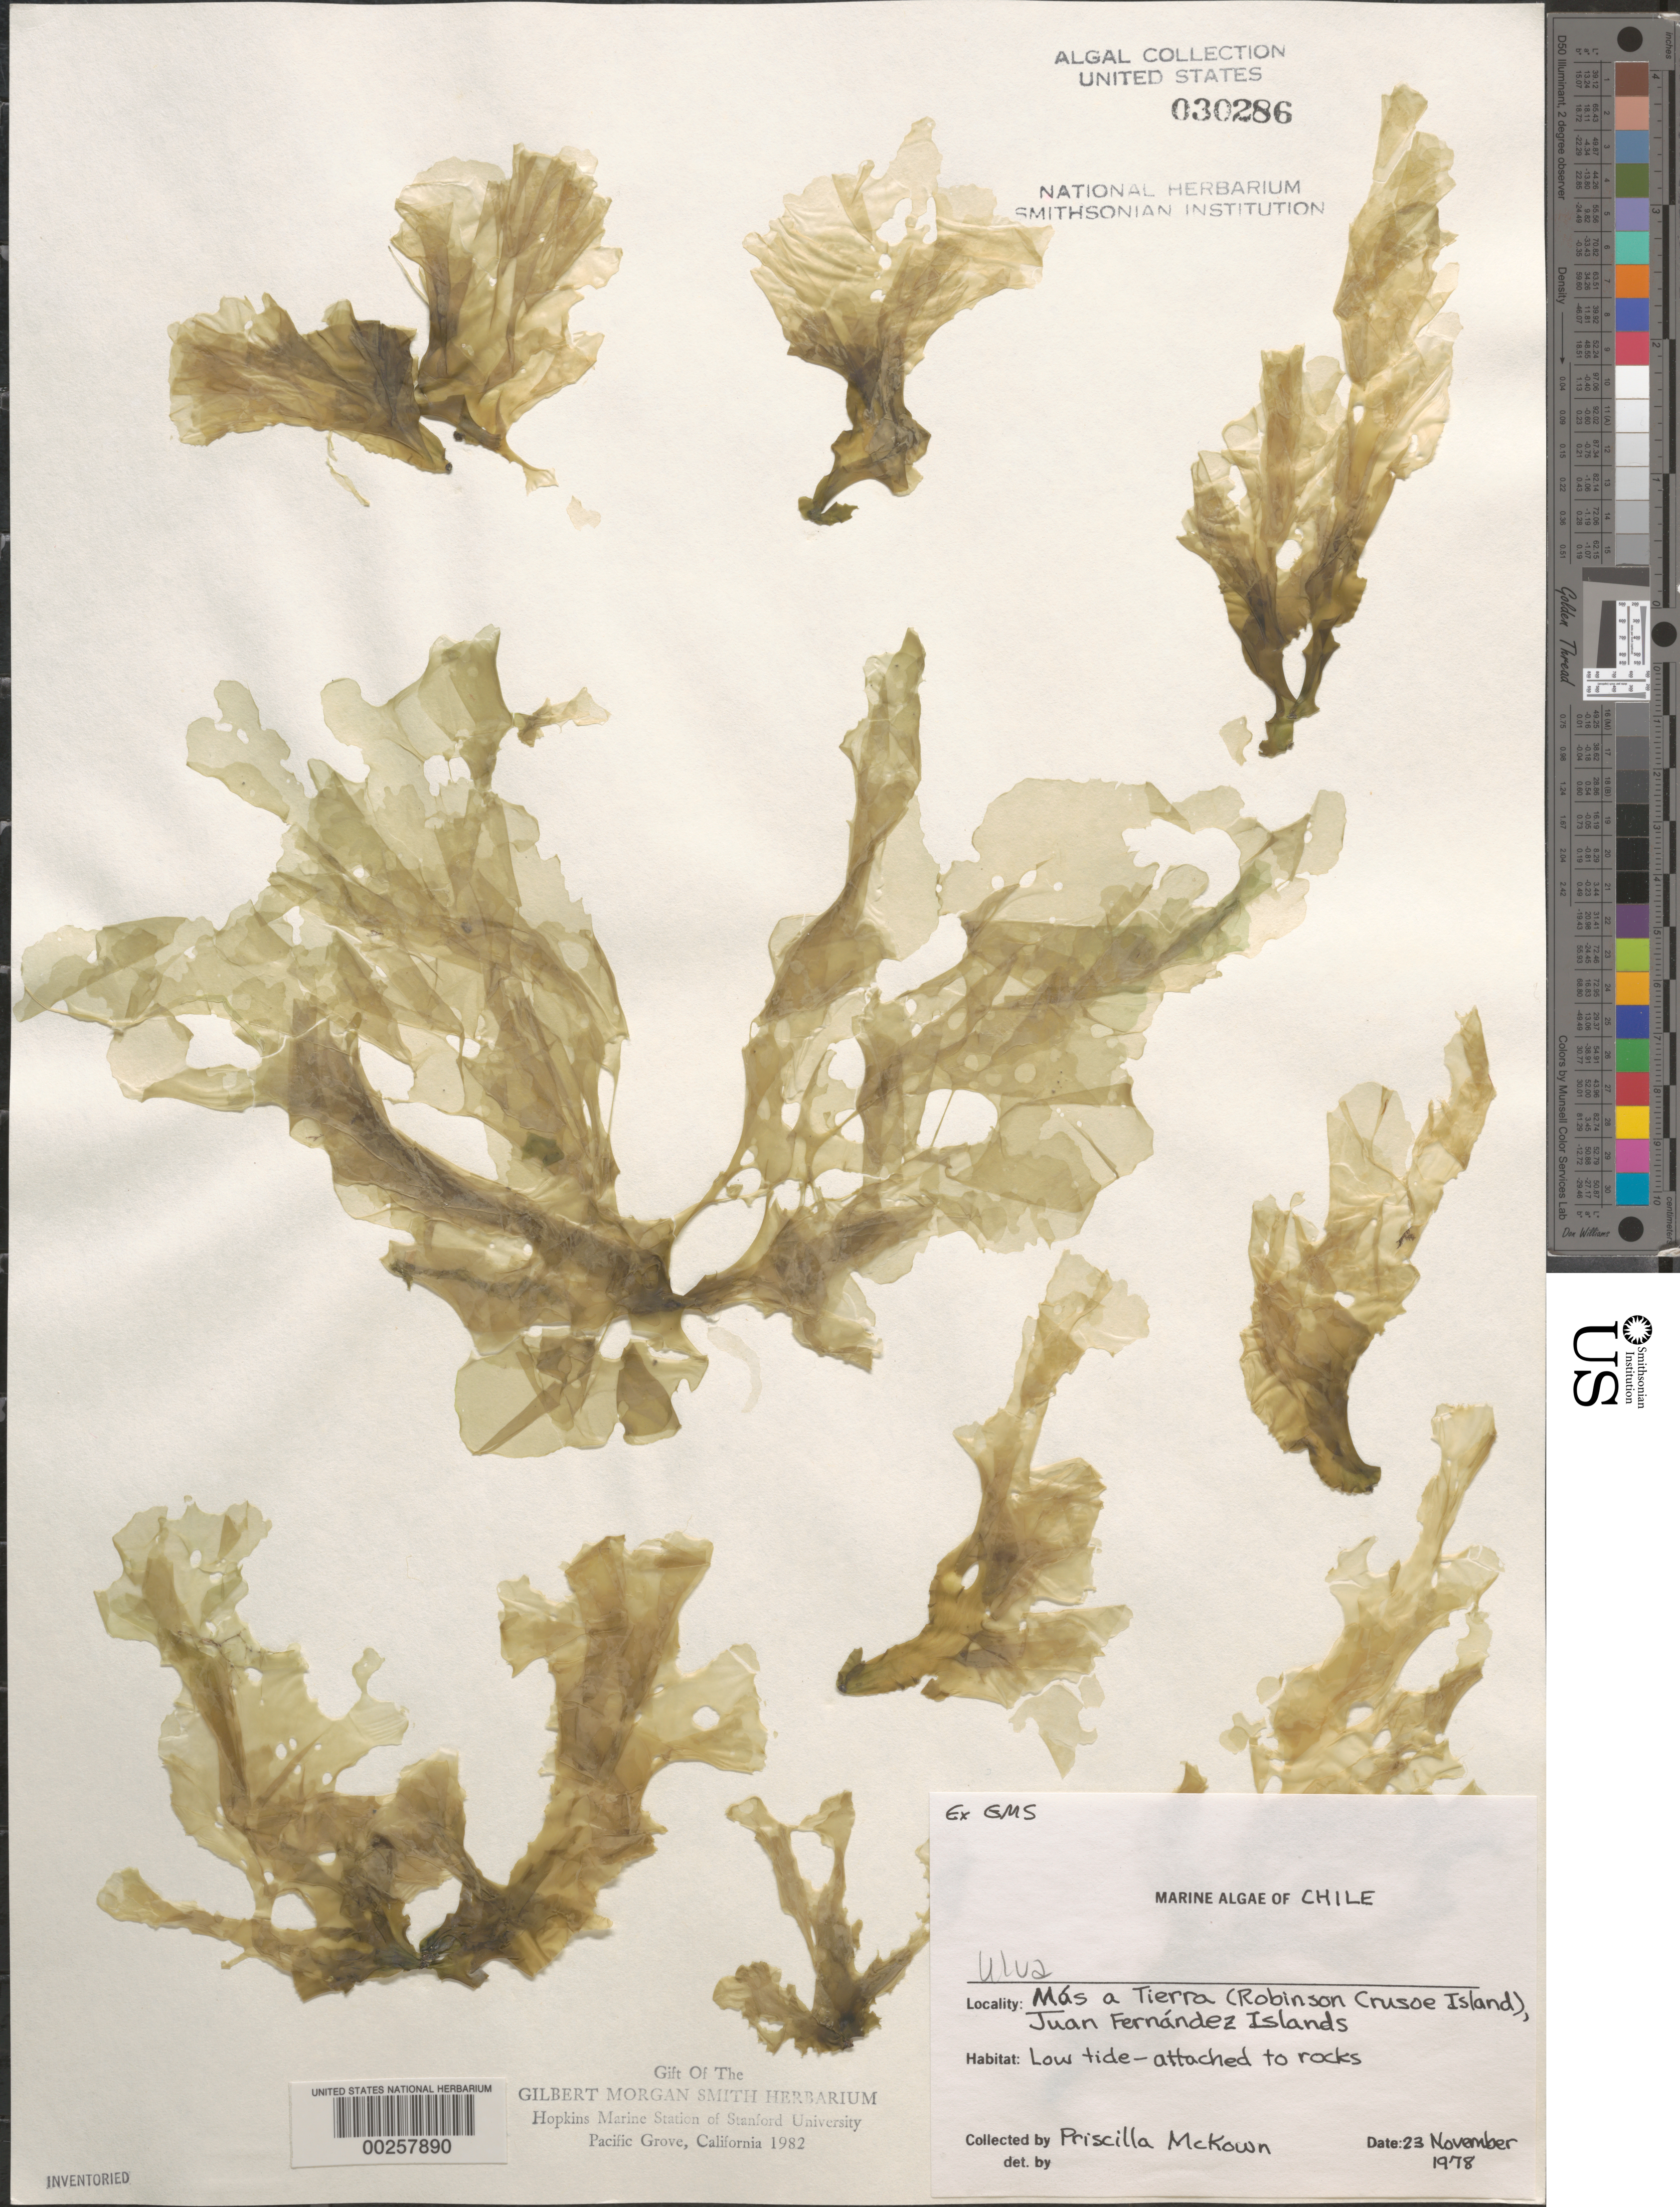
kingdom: Plantae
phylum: Chlorophyta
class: Ulvophyceae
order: Ulvales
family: Ulvaceae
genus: Ulva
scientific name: Ulva sp.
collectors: P. McKown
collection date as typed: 23 Nov 1978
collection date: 1978-11-23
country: Chile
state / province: Valparaíso (V)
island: Isla Más a Tierra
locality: (Robinson Crusoe Island)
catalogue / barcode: US 30286